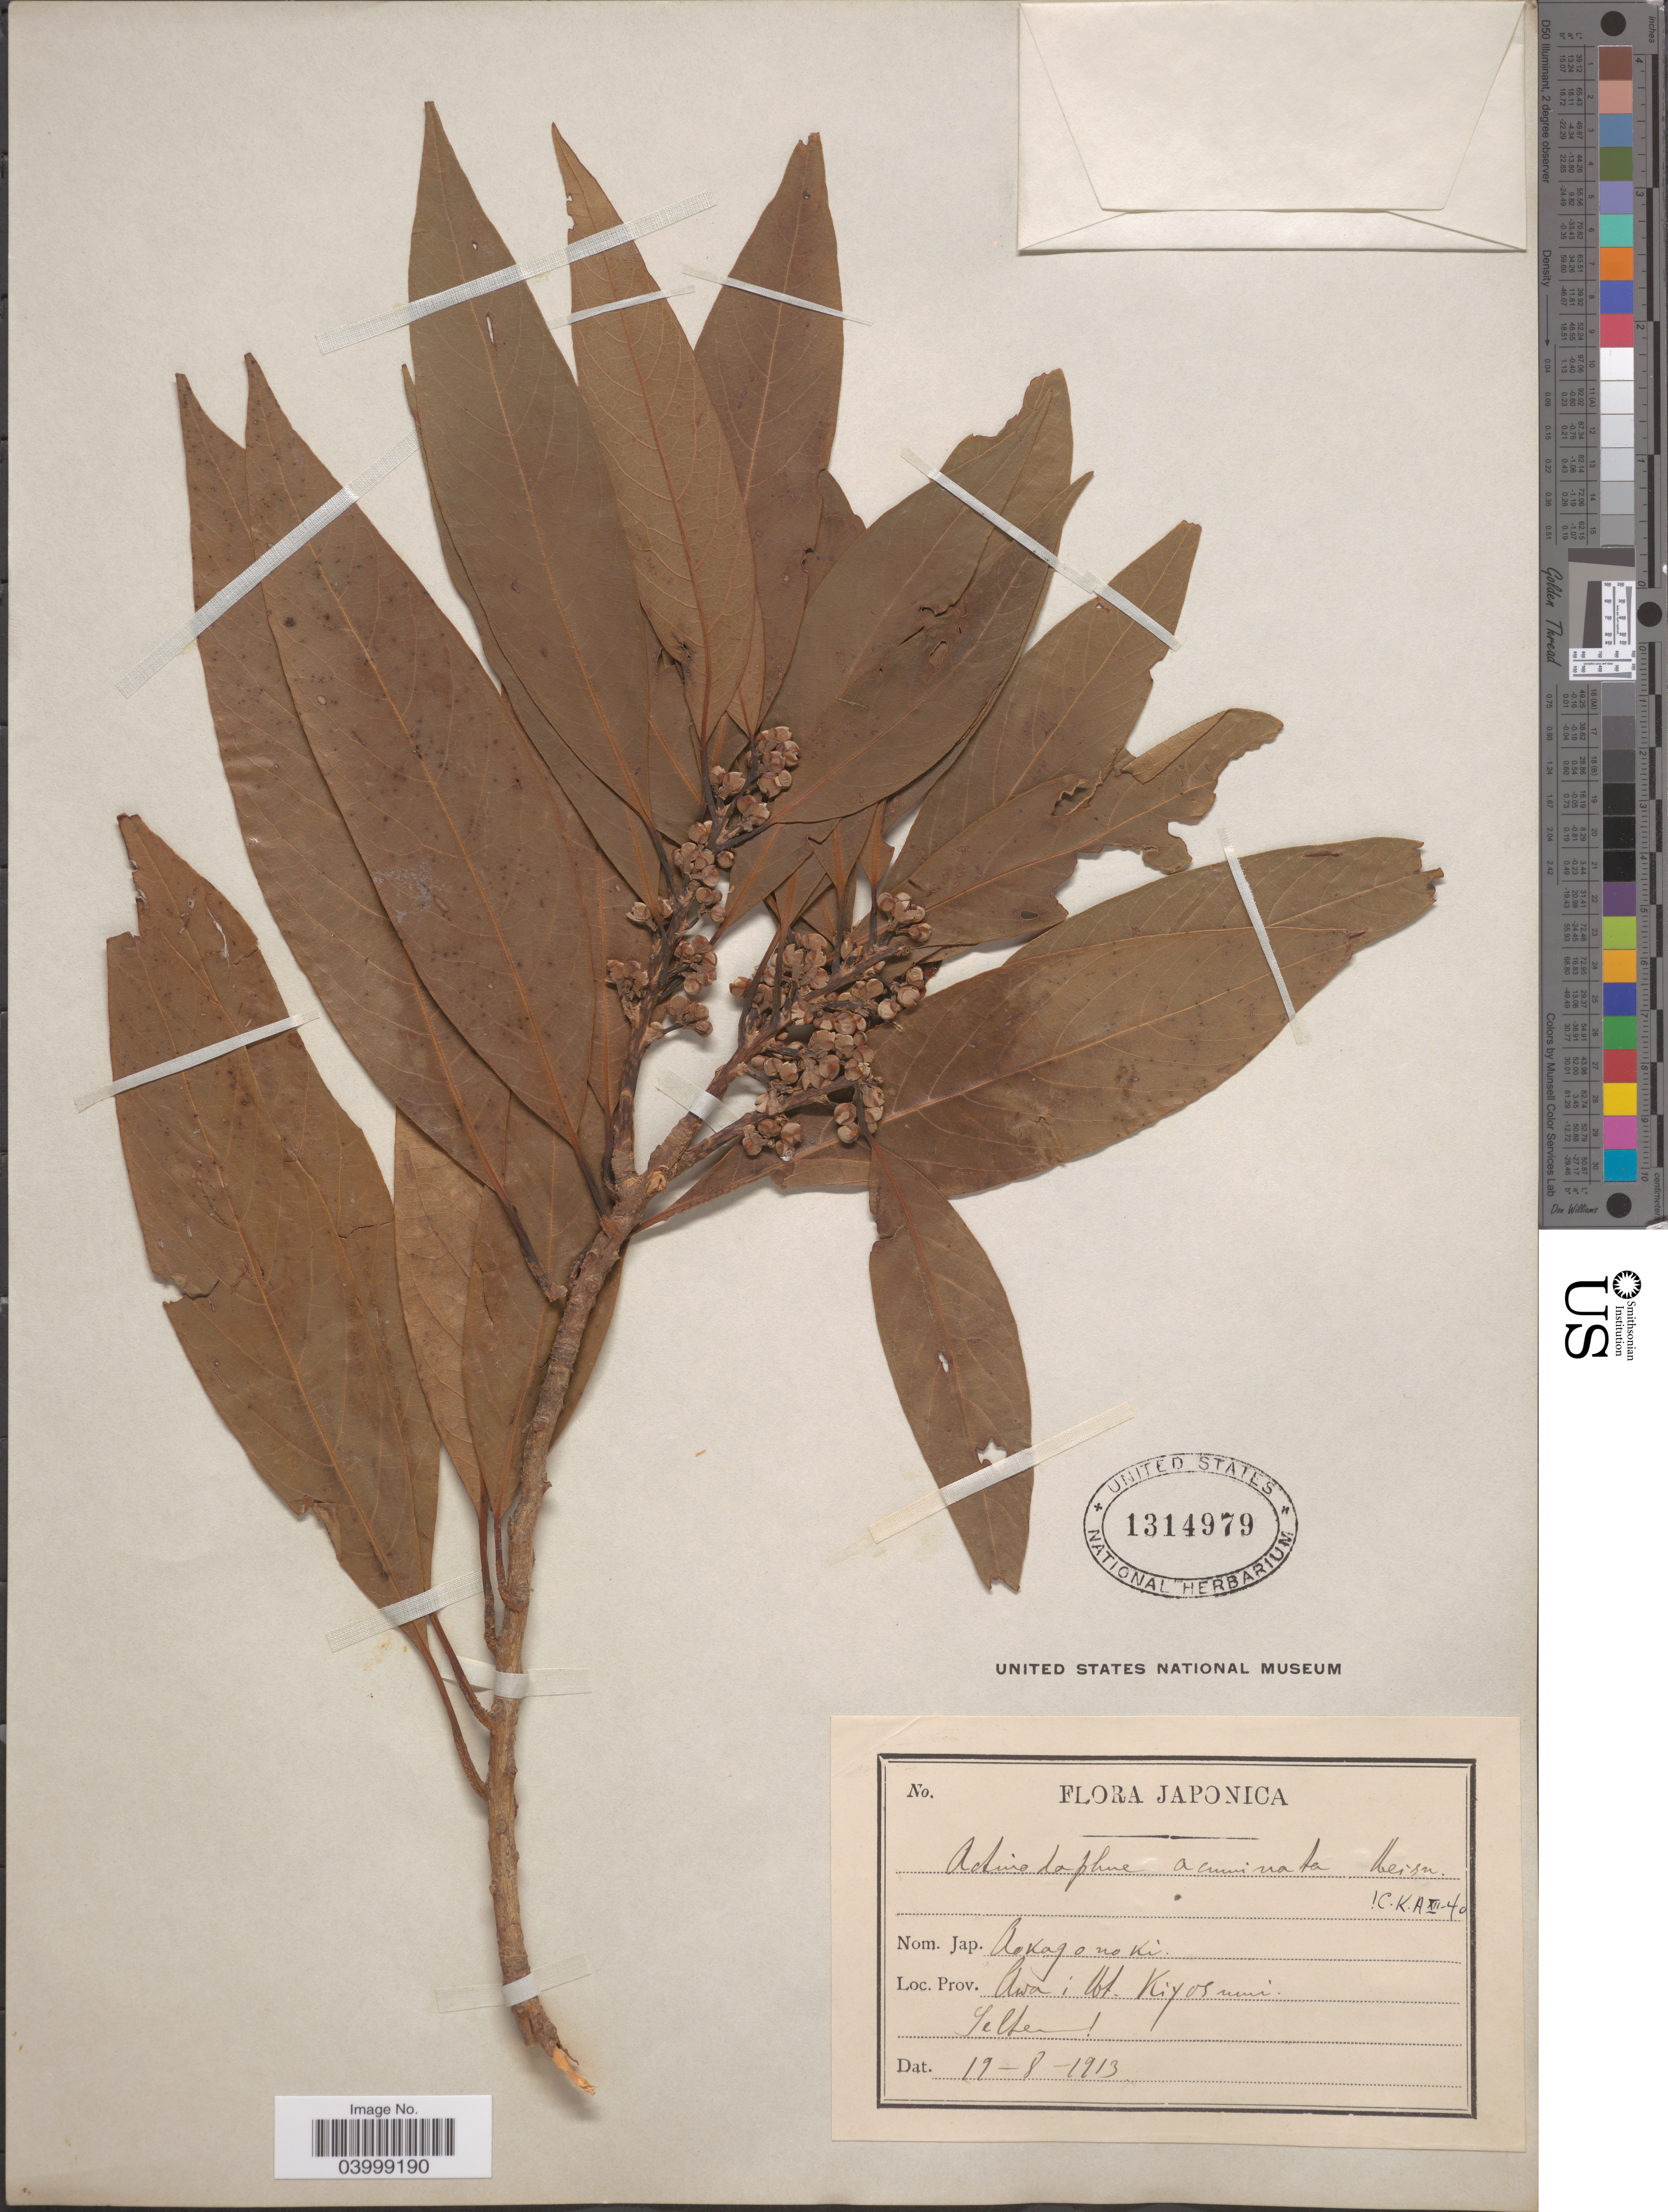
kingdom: Plantae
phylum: Tracheophyta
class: Magnoliopsida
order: Laurales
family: Lauraceae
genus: Actinodaphne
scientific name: Actinodaphne longifolia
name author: Nakai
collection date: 1913-08-19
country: Japan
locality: Awa; Mt. Kiyosumi.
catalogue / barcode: US 1314979